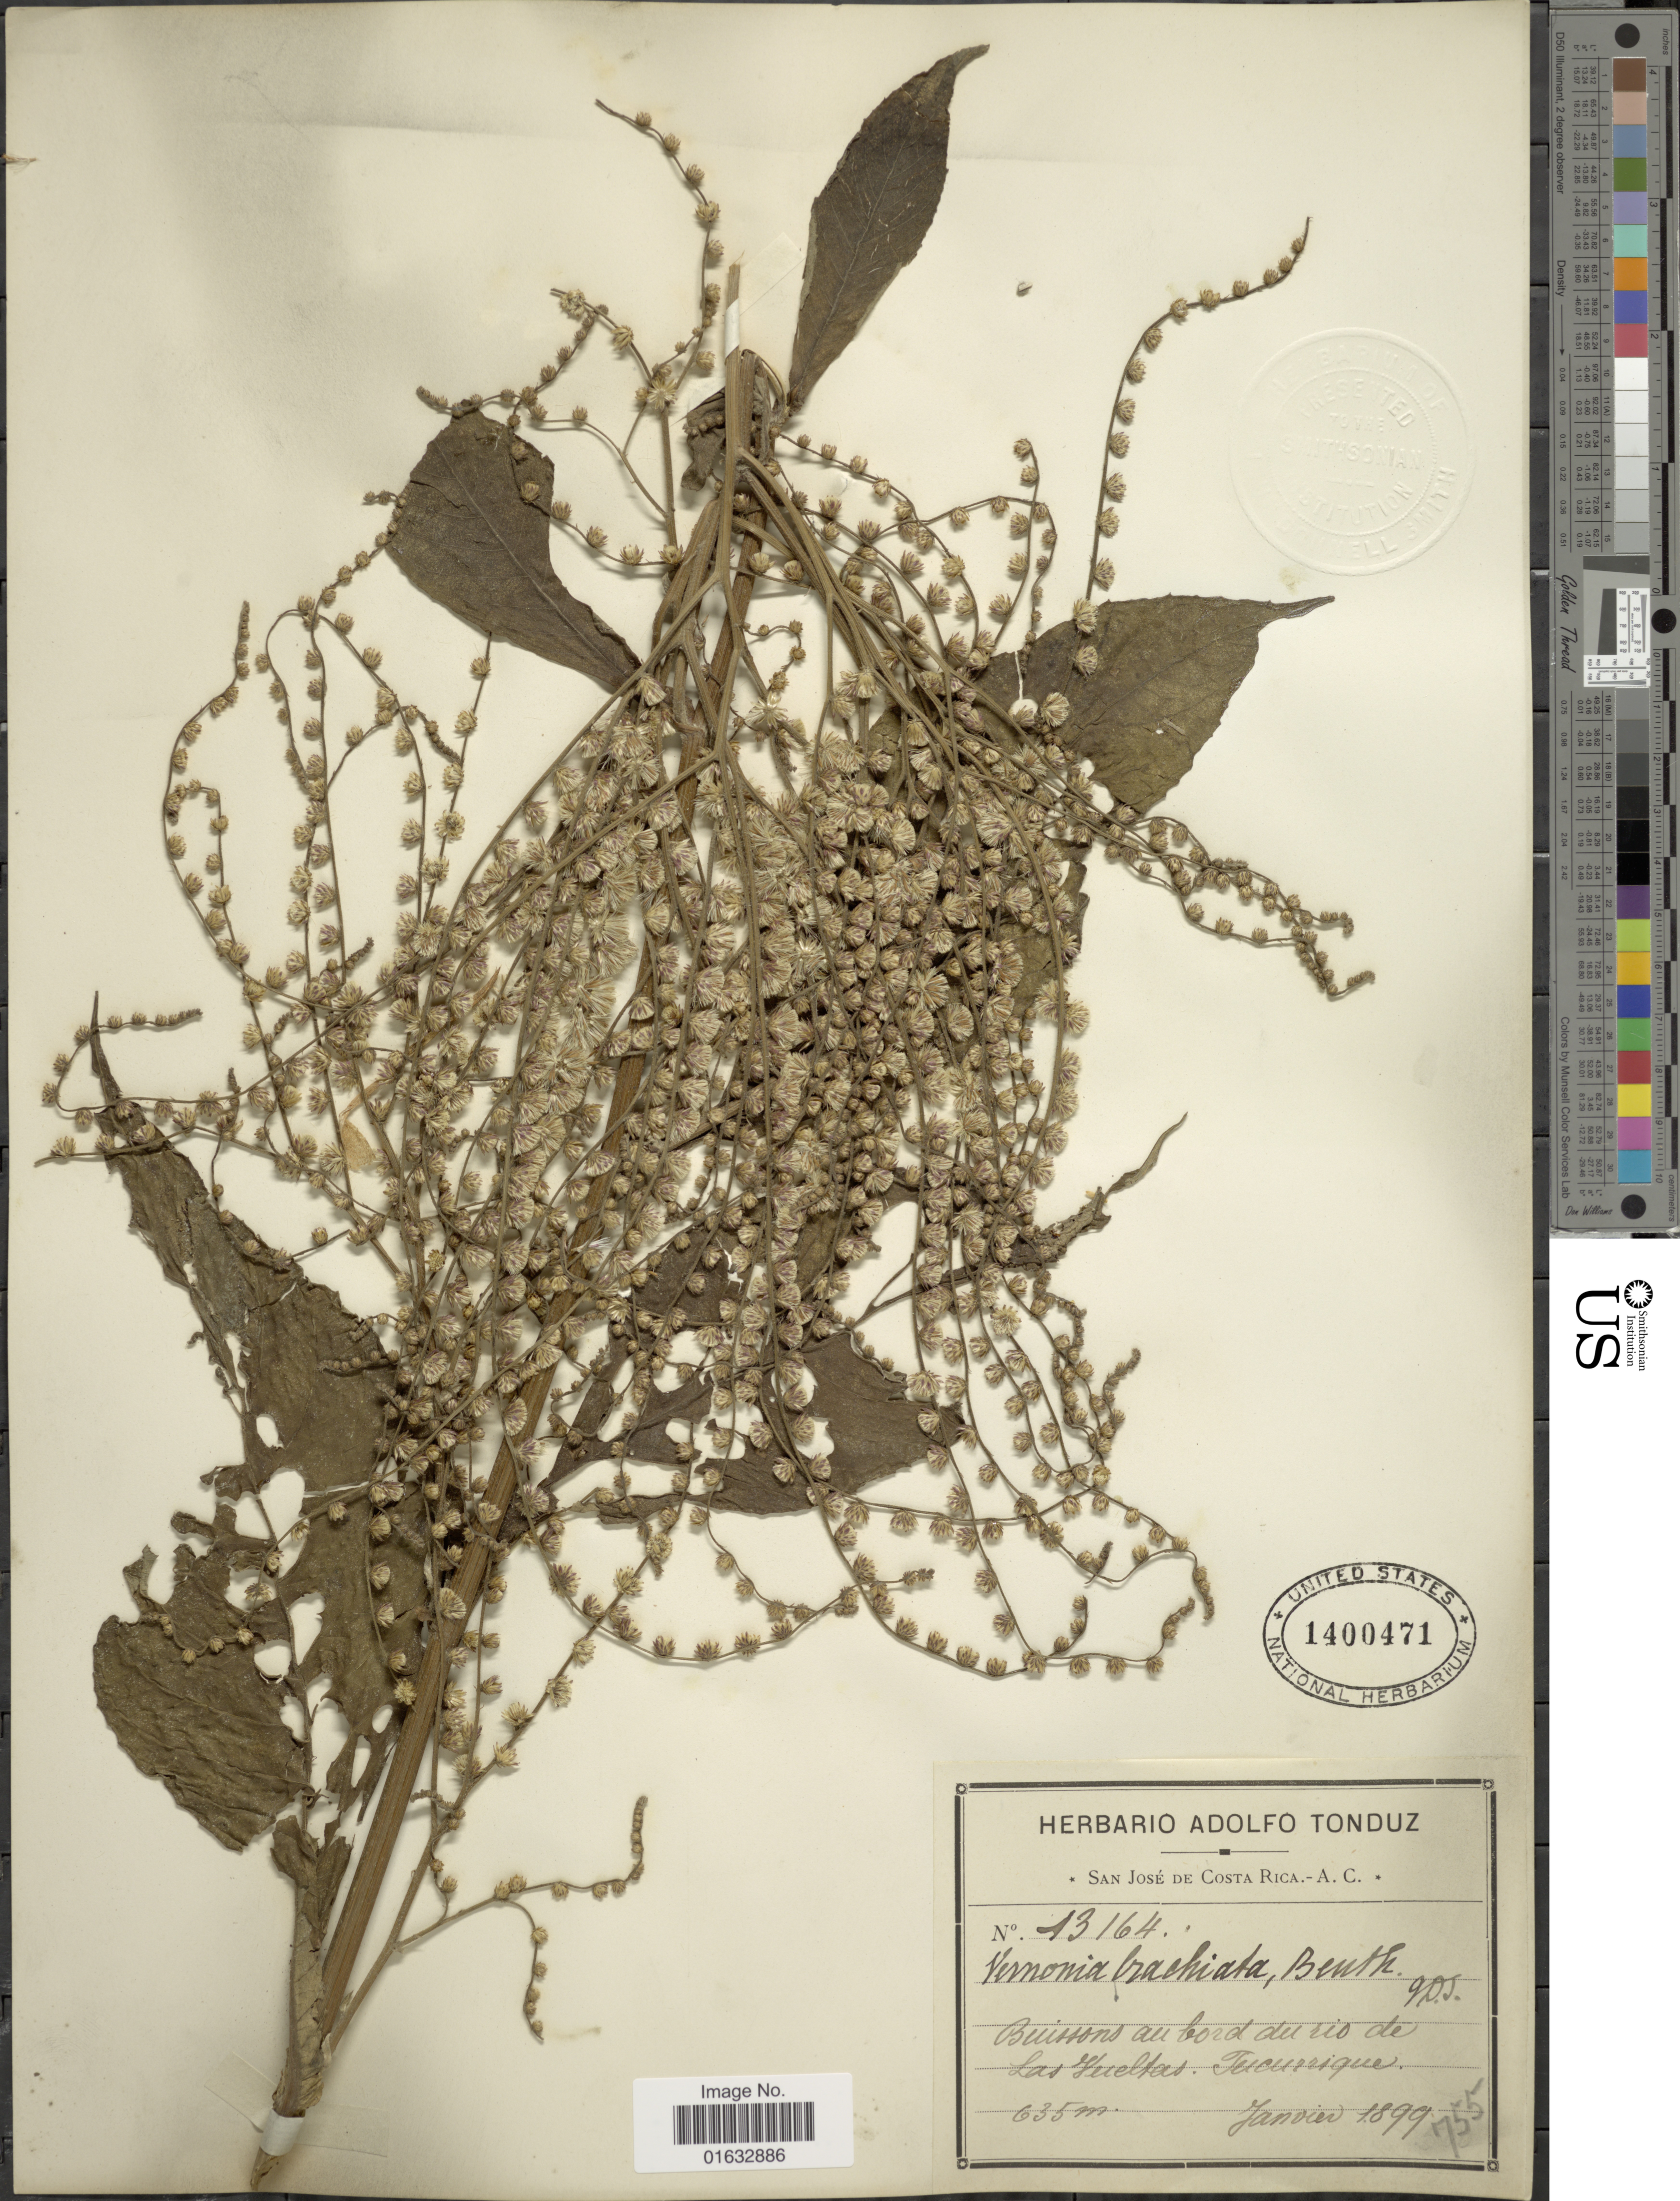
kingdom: Plantae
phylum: Tracheophyta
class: Magnoliopsida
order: Asterales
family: Asteraceae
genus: Eirmocephala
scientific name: Eirmocephala brachiata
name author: (Benth.) H. Rob.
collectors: ex Herb. Adolfo Tonduz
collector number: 13164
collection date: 1899-01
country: Costa Rica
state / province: San José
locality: Buissons au bord del rio de Las Hereltas. Tucurrique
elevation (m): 635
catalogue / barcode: US 1400471